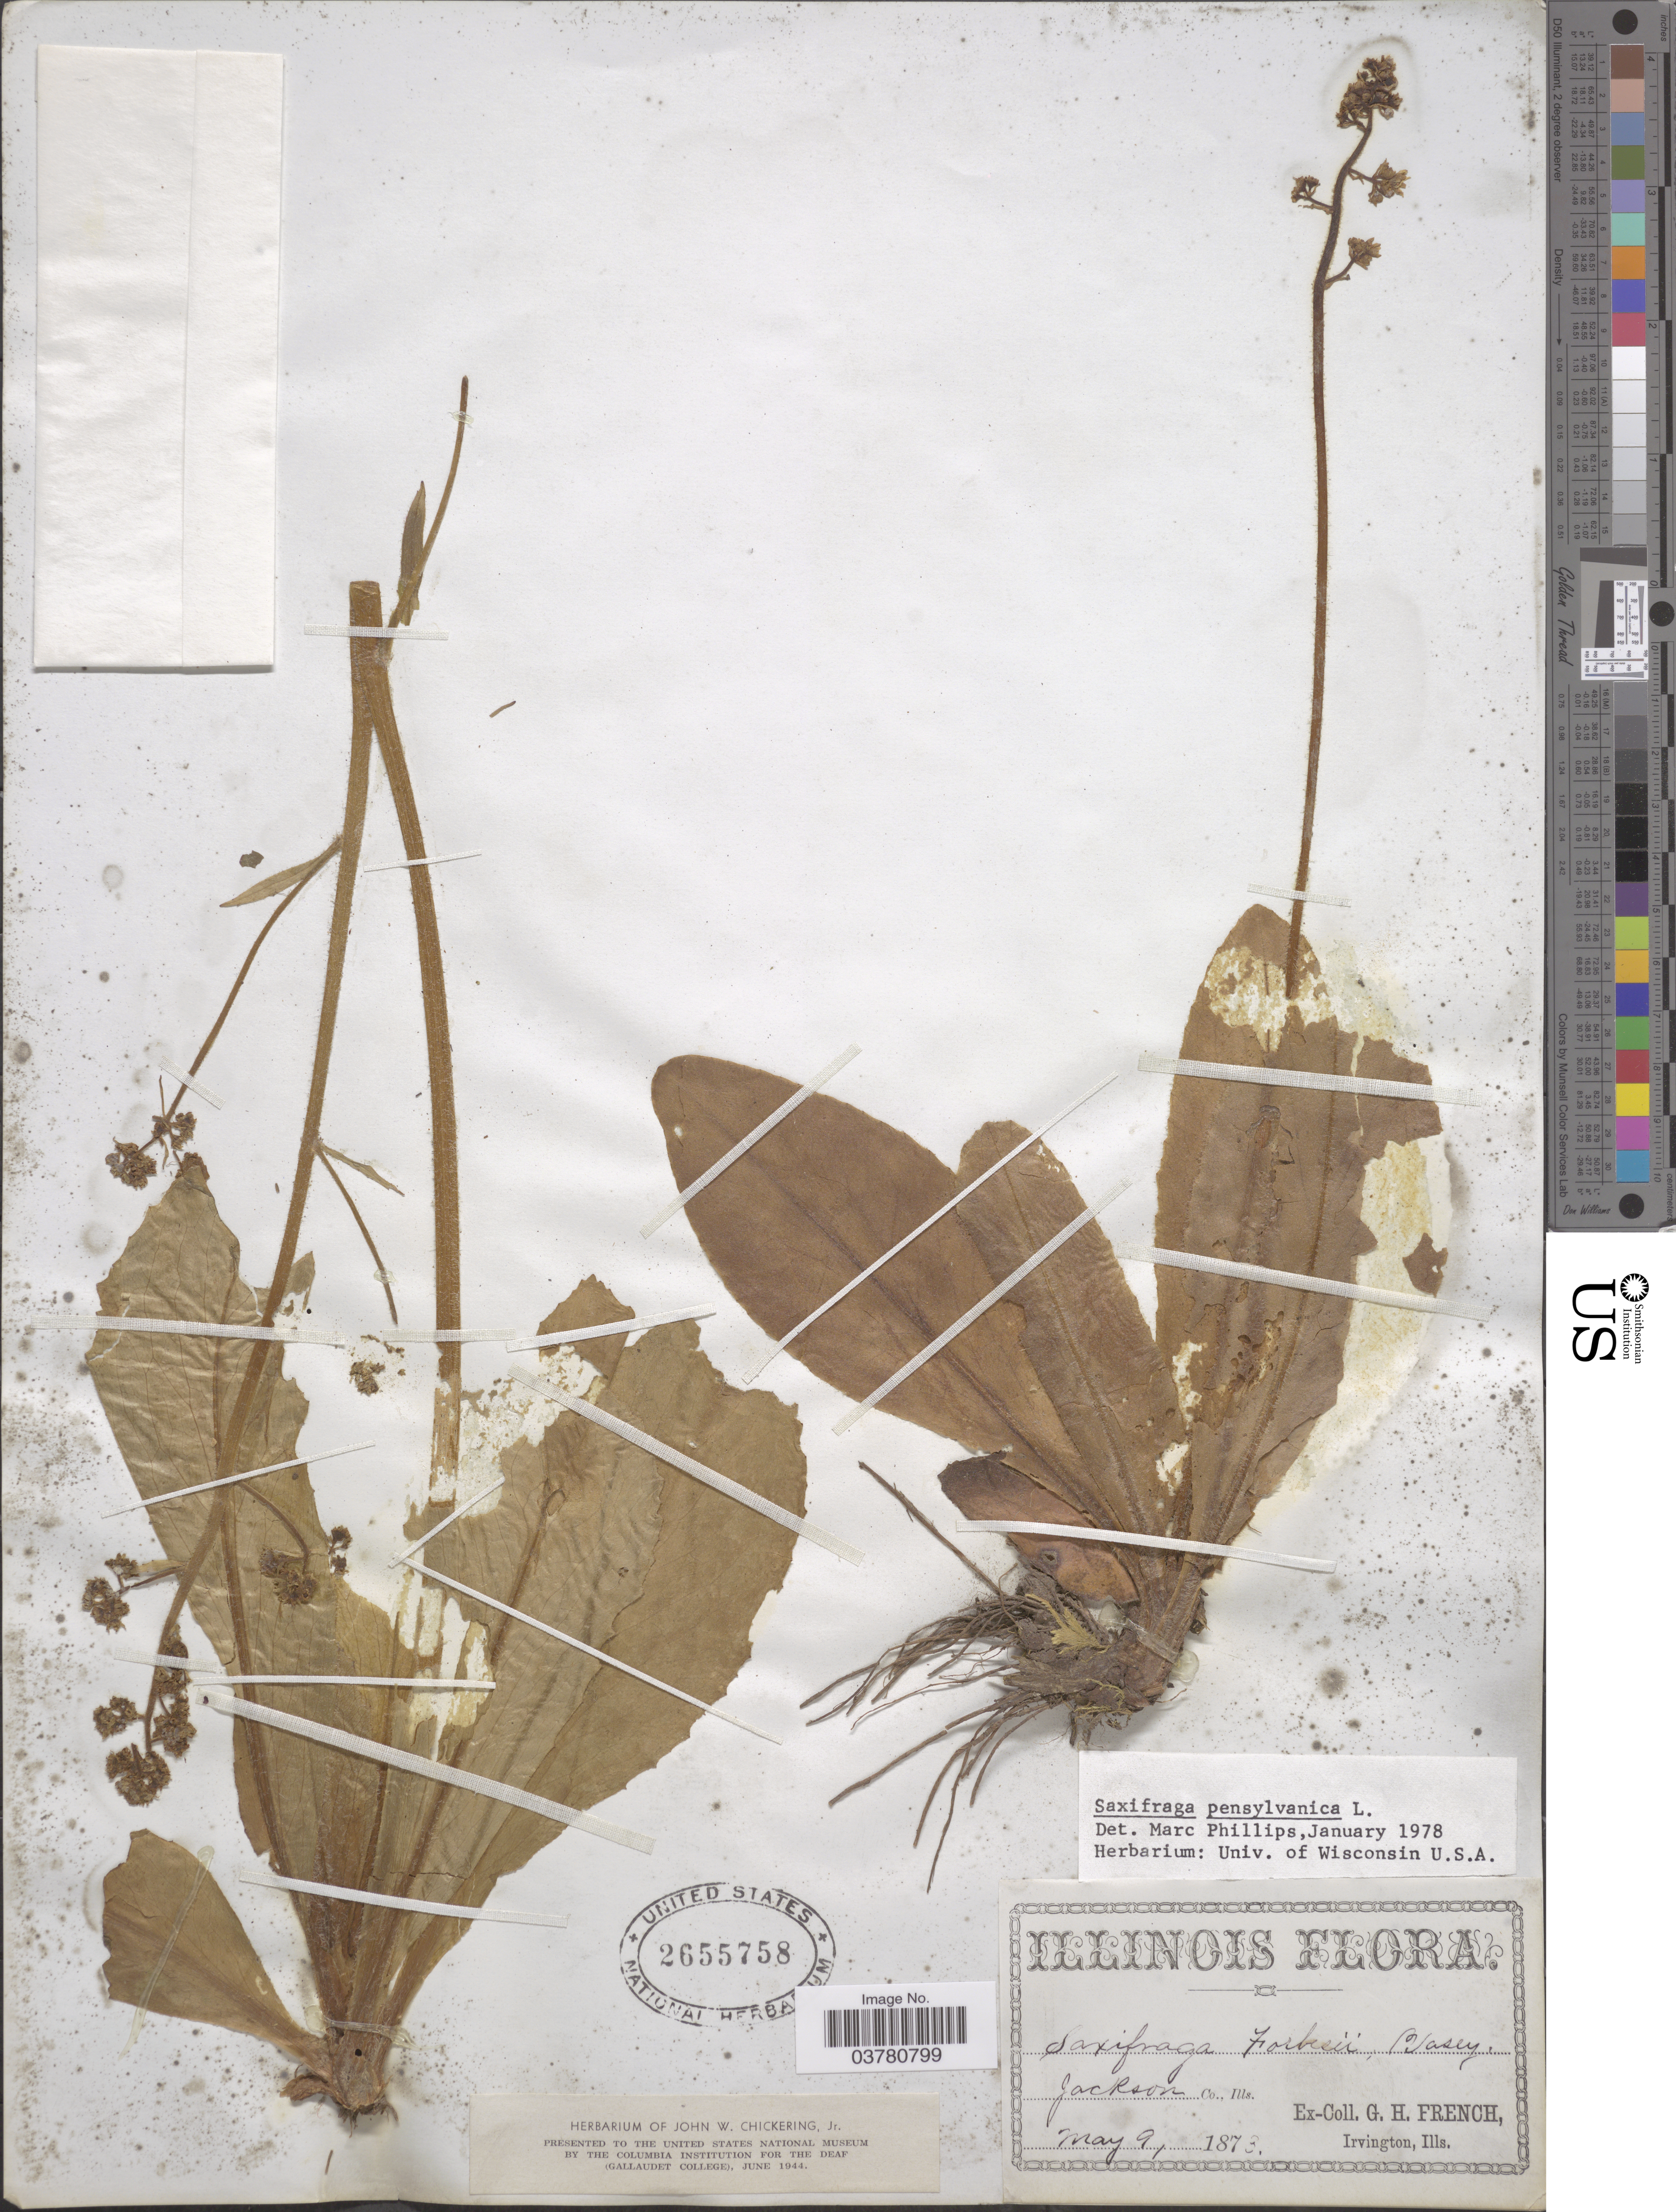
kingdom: Plantae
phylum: Tracheophyta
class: Magnoliopsida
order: Saxifragales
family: Saxifragaceae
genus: Micranthes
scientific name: Micranthes pensylvanica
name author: (L.) Haw.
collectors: G. H. French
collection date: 1873-05-09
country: United States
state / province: Illinois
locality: Jackson Co.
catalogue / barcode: US 2655758